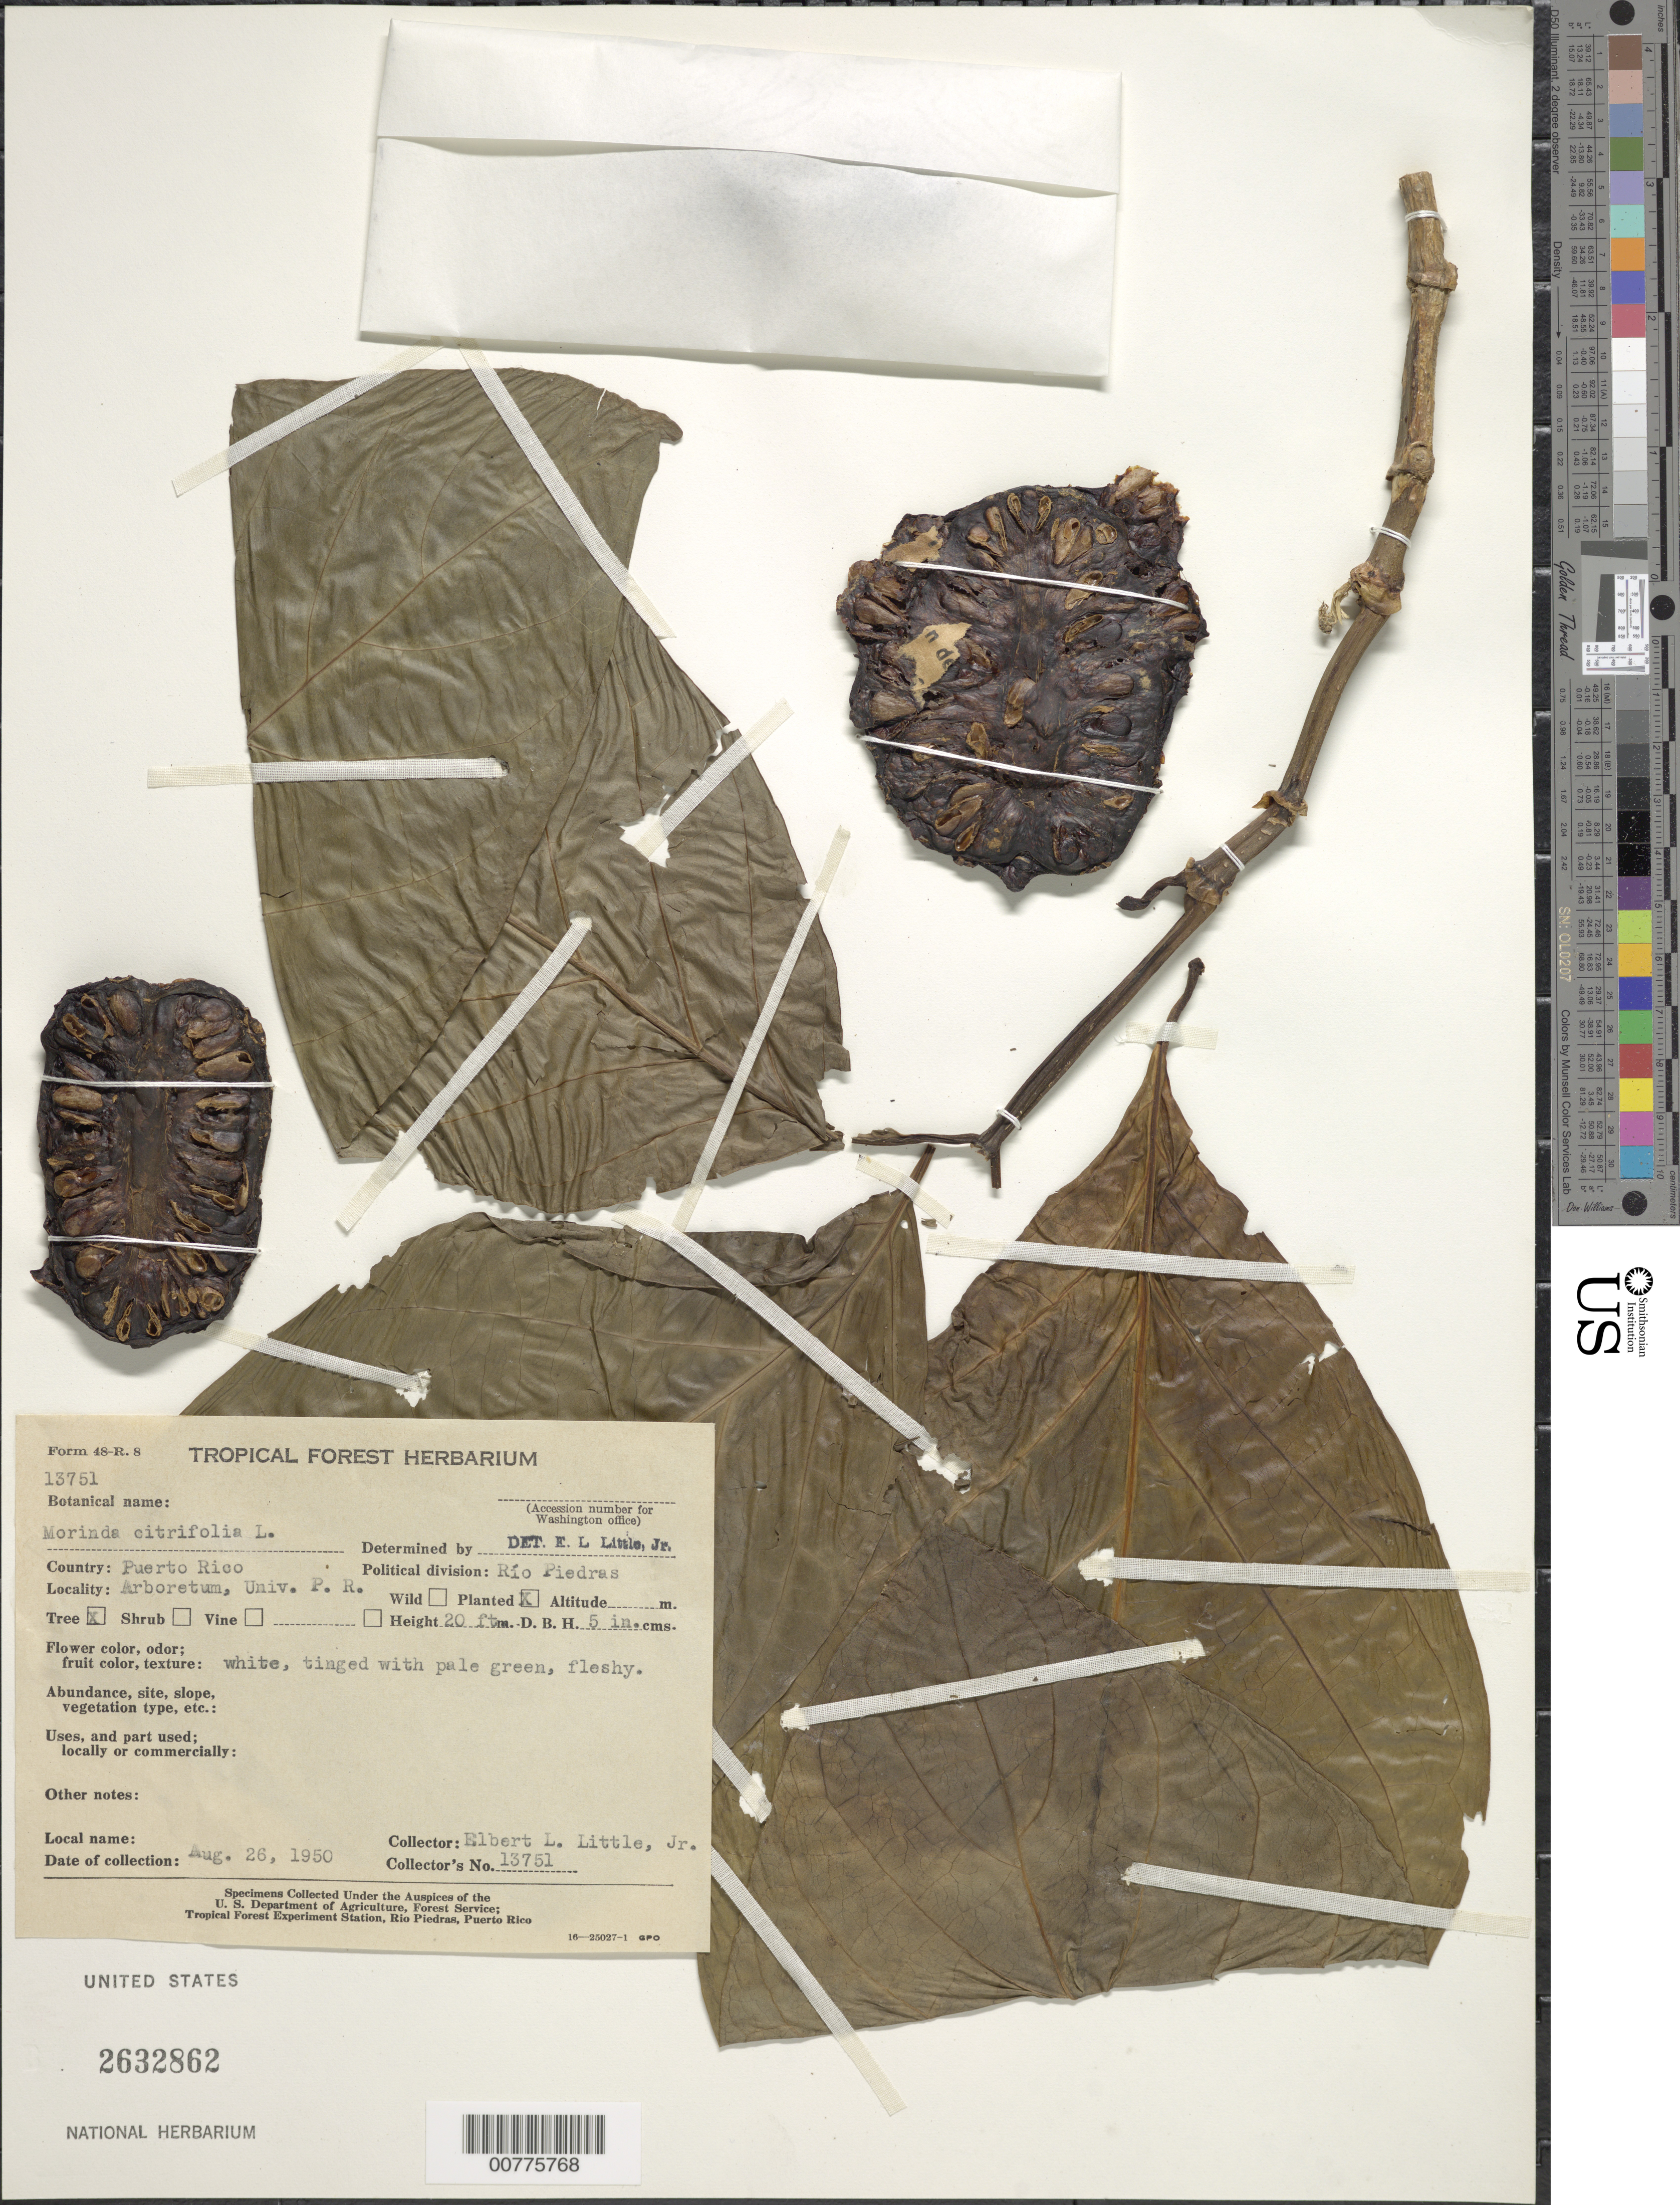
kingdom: Plantae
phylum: Tracheophyta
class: Magnoliopsida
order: Gentianales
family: Rubiaceae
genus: Morinda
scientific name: Morinda citrifolia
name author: L.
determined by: Little, Elbert L., Jr., (FSSR), United States Department of Agriculture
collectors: E. L. Little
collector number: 13751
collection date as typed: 26 Aug 1950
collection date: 1950-08-26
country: Puerto Rico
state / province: San Juan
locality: Rio Piedras. Arboretum, Univ. P.R.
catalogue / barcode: US 2632862